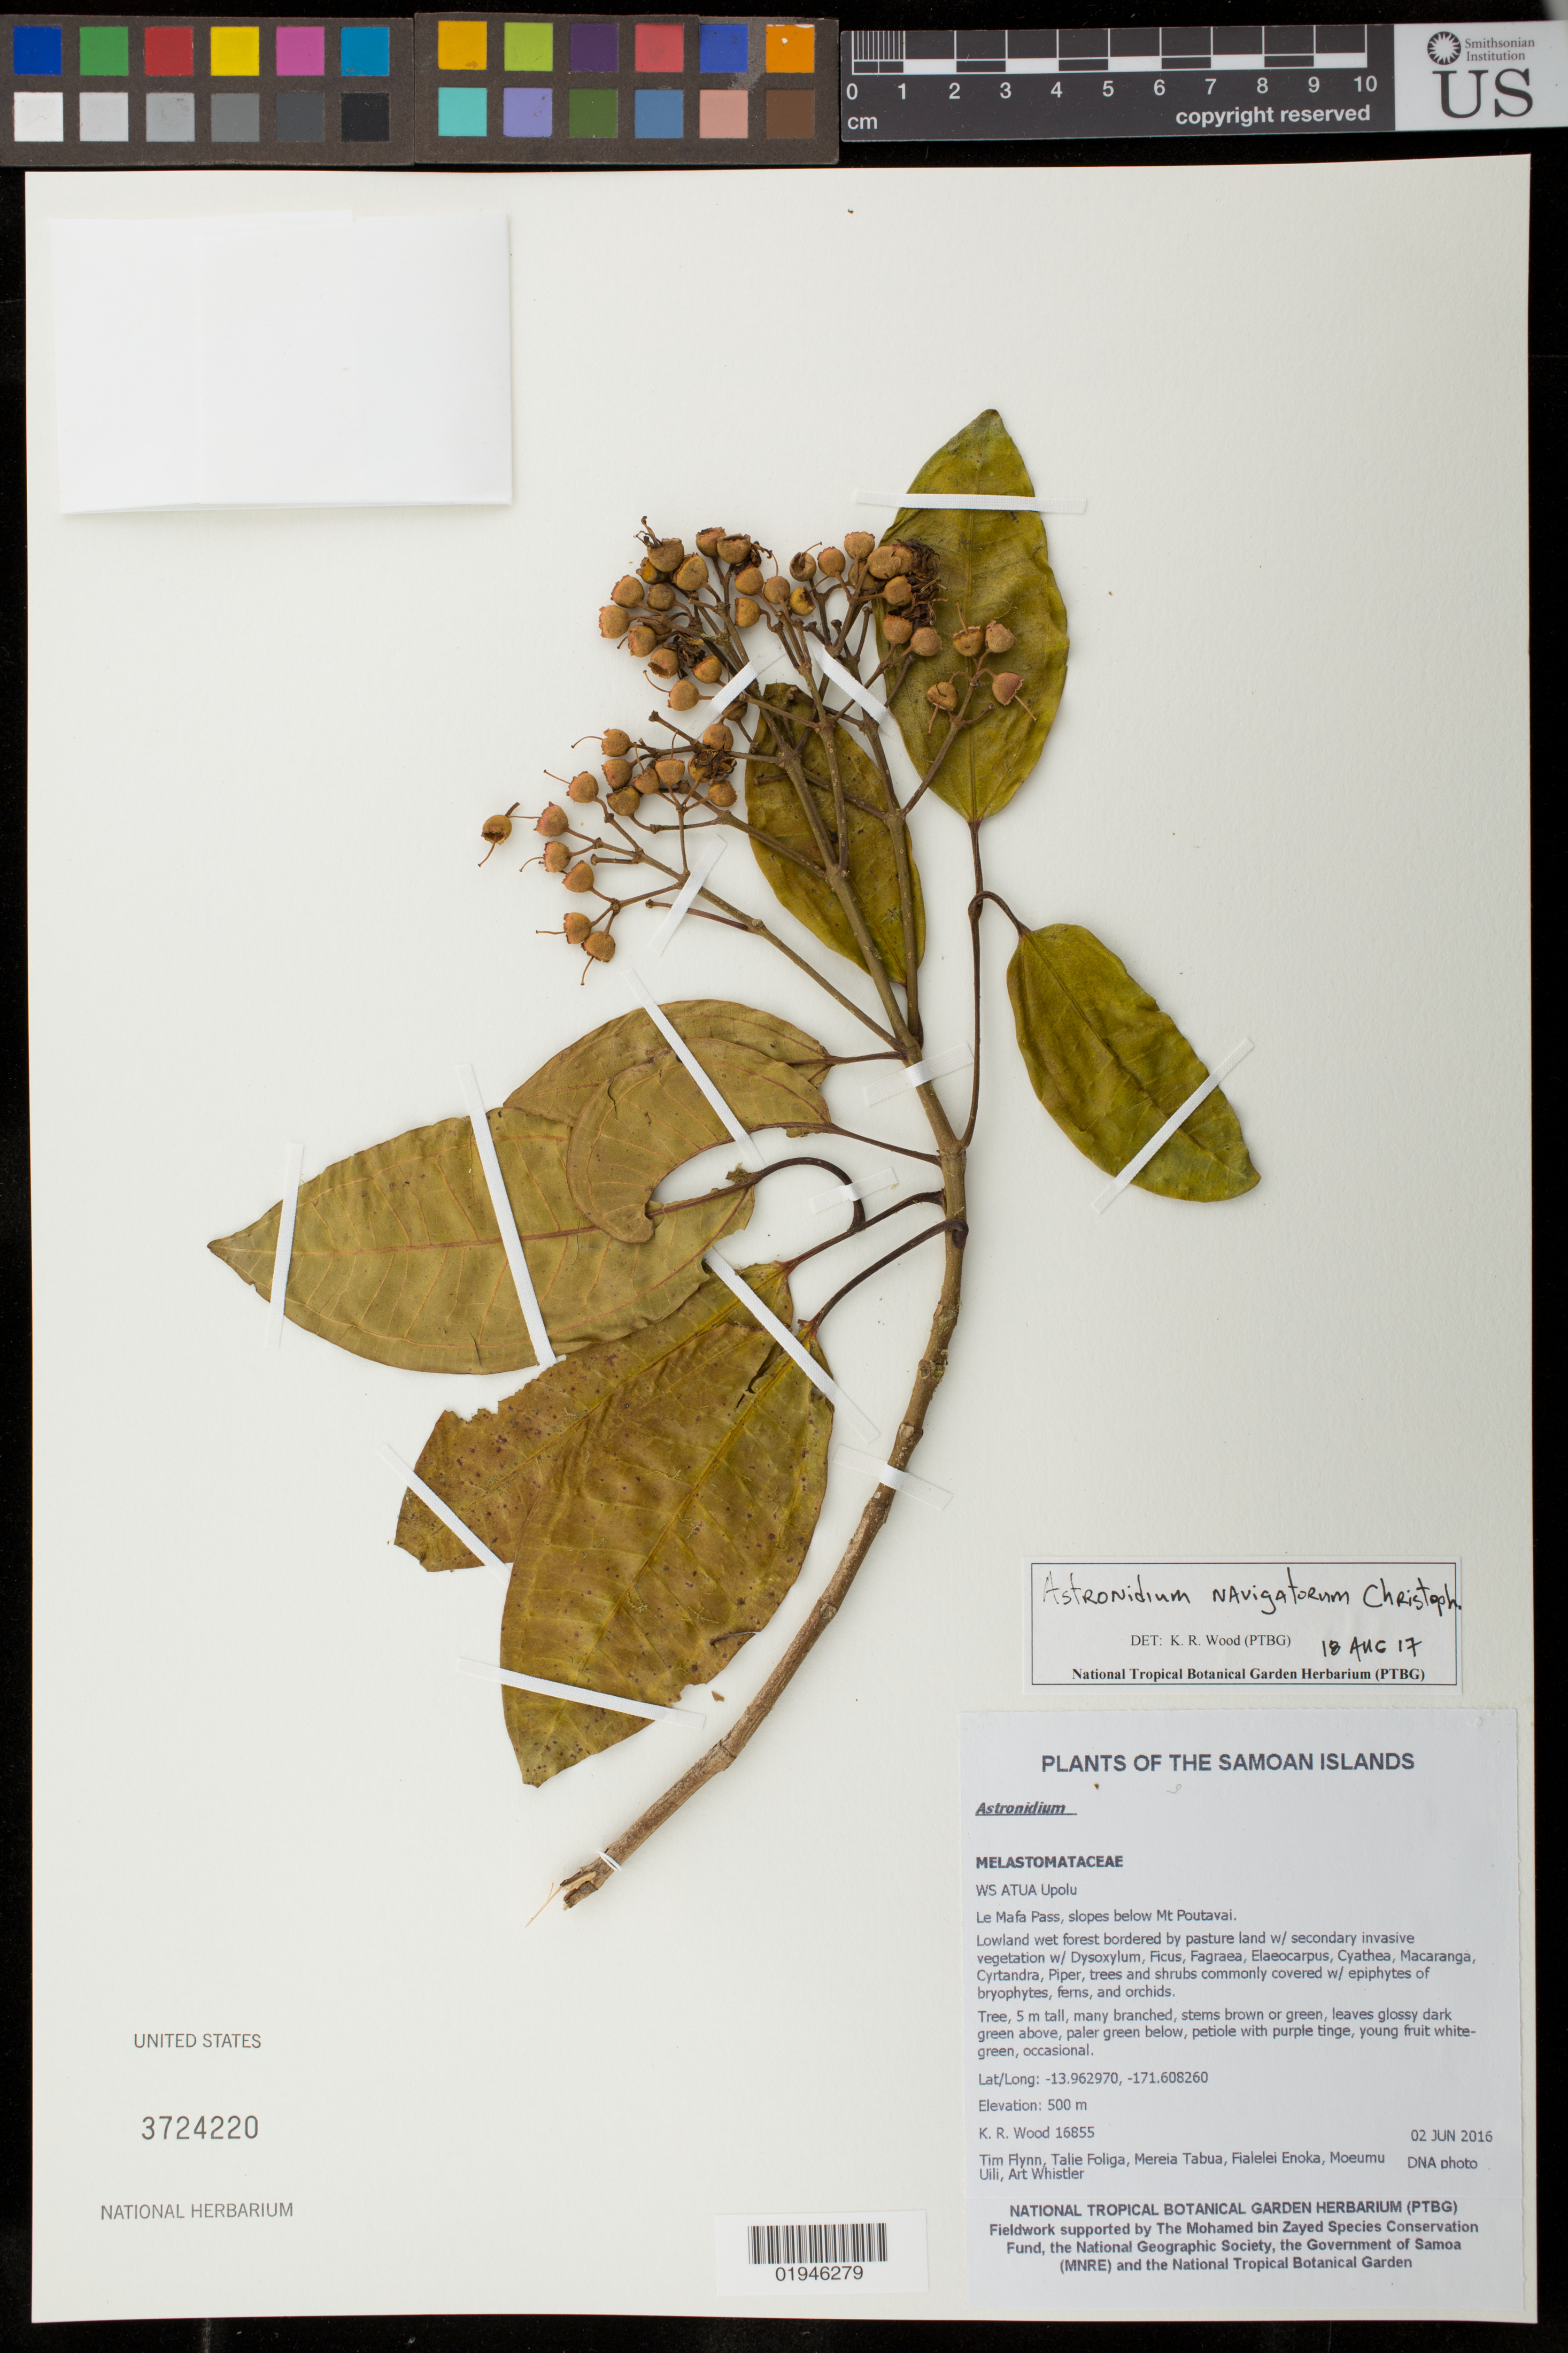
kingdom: Plantae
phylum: Tracheophyta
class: Magnoliopsida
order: Myrtales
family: Melastomataceae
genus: Astronidium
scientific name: Astronidium navigatorum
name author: Christoph.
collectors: K. R. Wood, T. W. Flynn, T. Foliga, M. Tabua, F. Enoka, M. Uili & A. Whistler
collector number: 16855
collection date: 2016-06-02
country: Samoa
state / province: Atua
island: Upolu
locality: Upolu, Le Mafa Pass, slopes below Mt. Poutavai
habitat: Lowland wet forest bordered by pasture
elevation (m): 500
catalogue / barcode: US 3724220